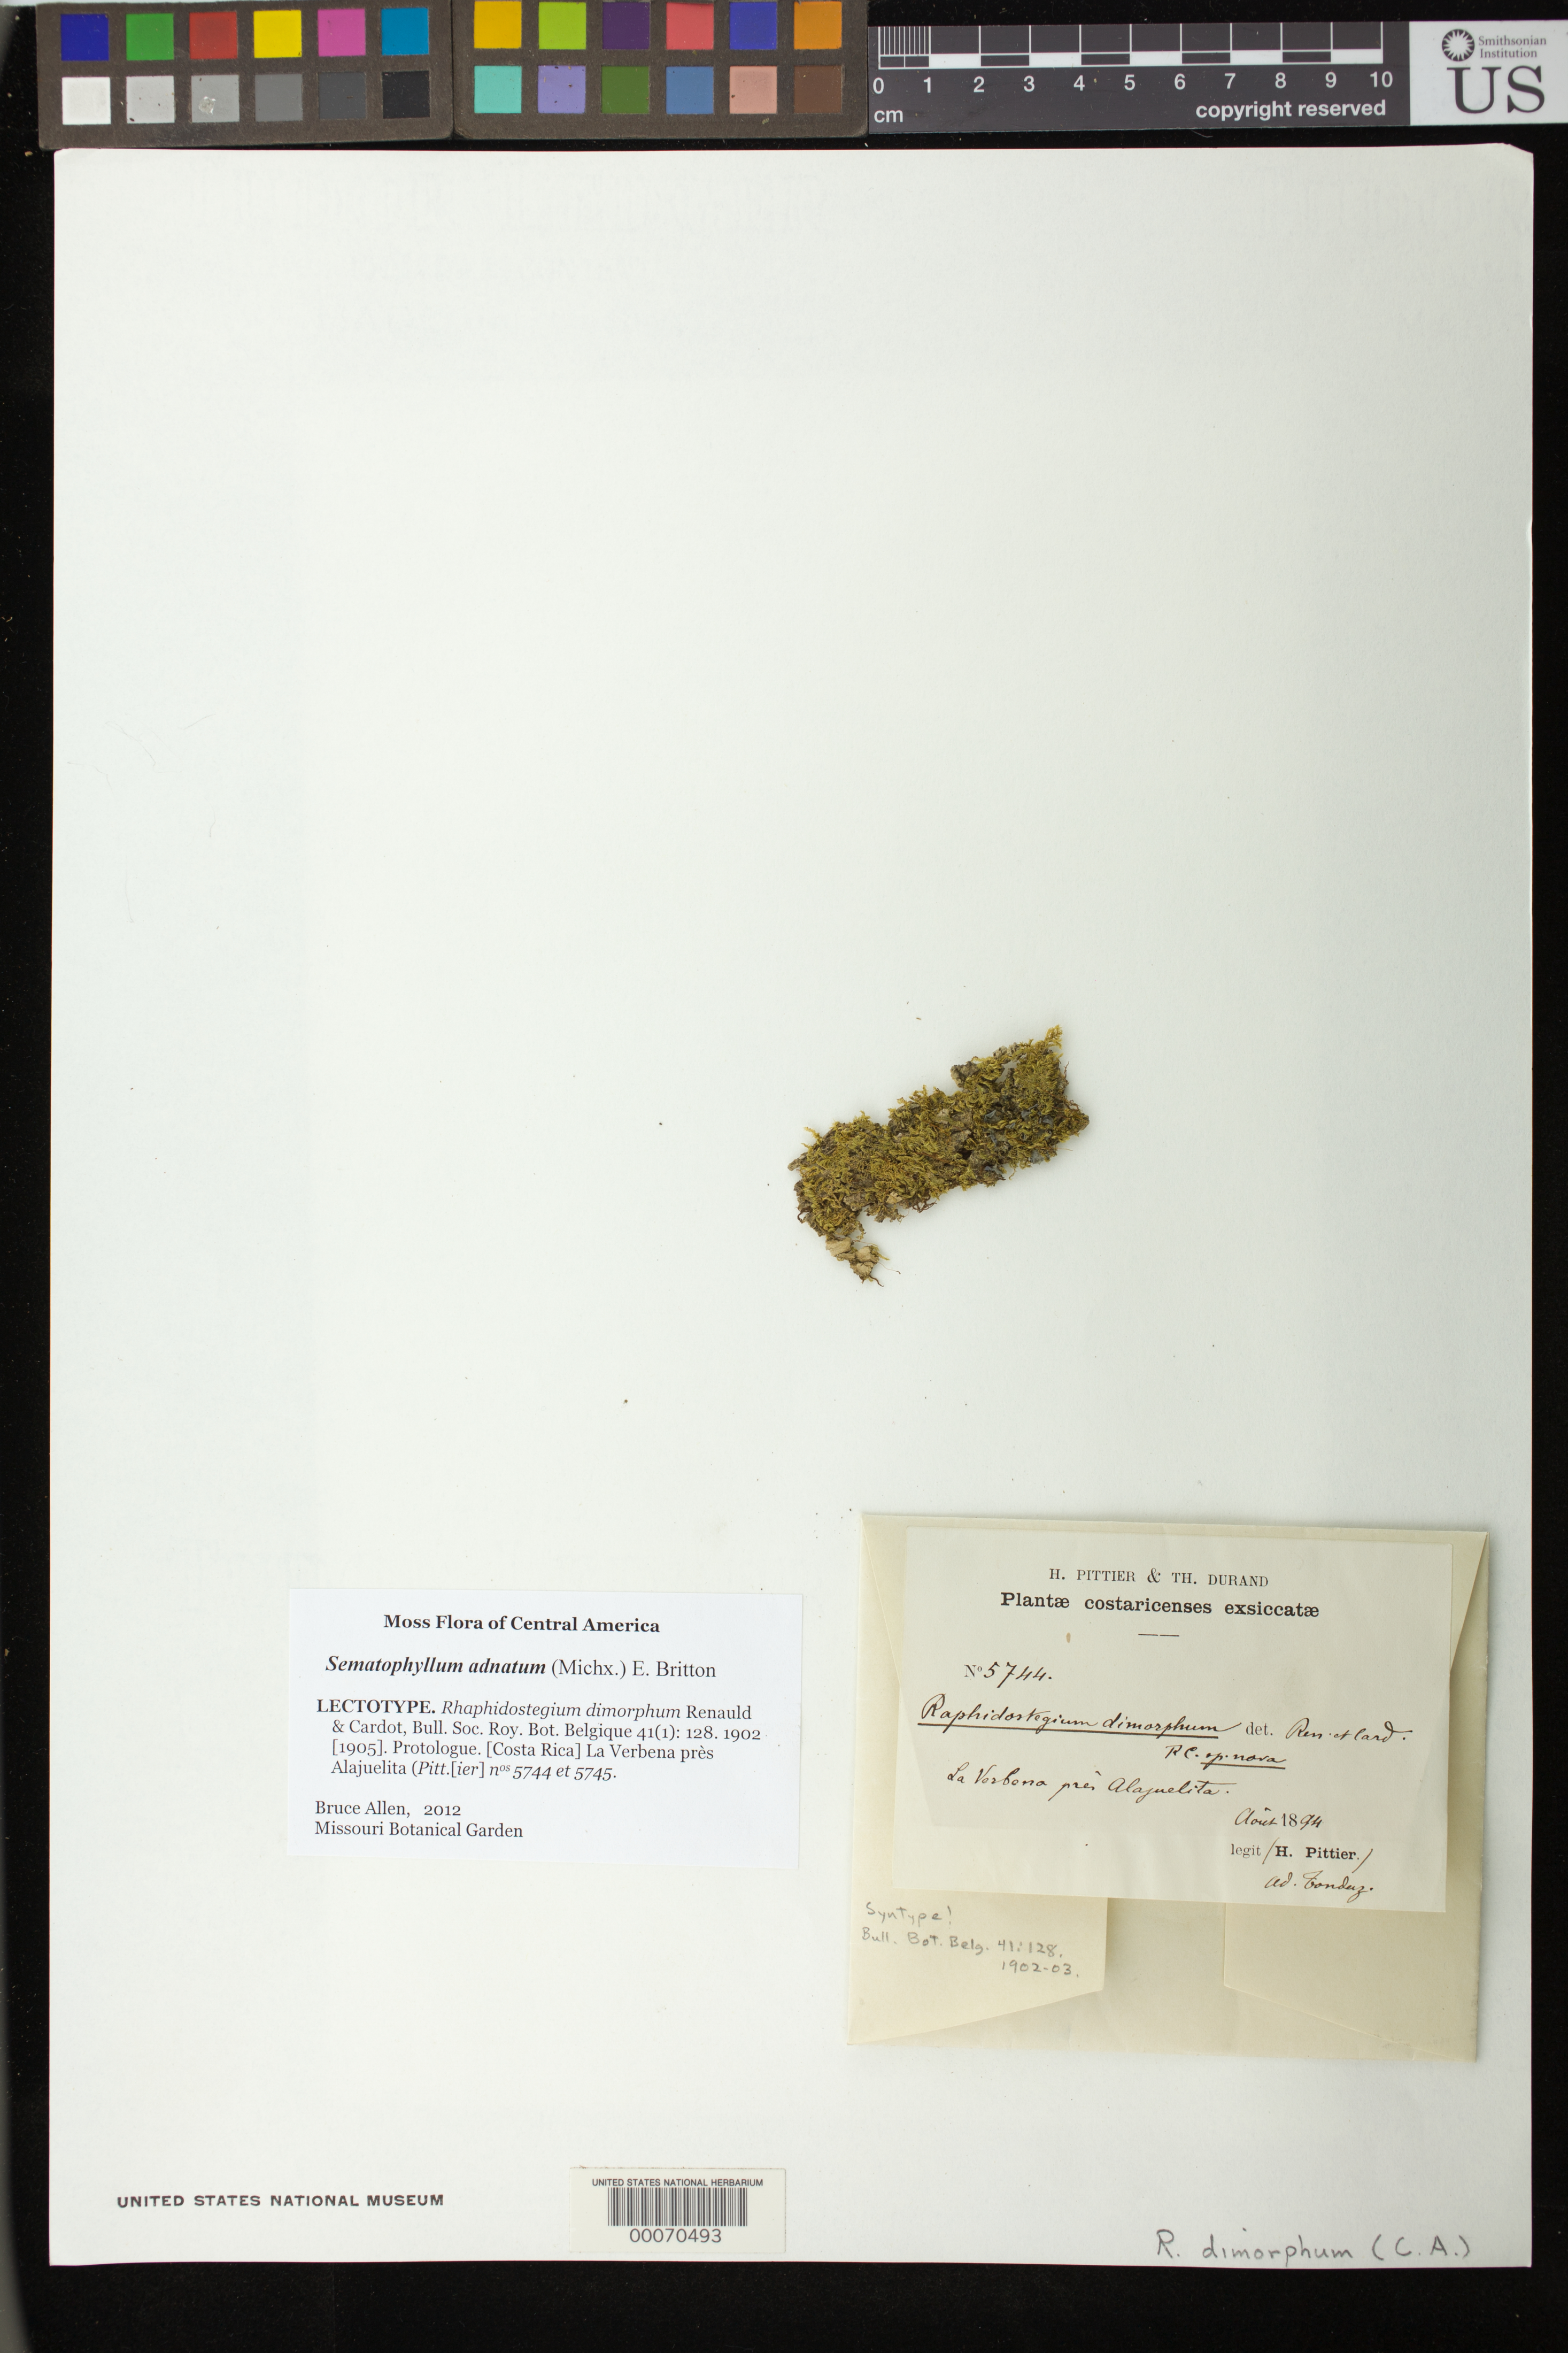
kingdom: Plantae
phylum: Bryophyta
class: Bryopsida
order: Hypnales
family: Sematophyllaceae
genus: Rhaphidostegium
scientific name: Rhaphidostegium dimorphum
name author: Renauld & Cardot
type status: Syntype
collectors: A. Tonduz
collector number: [Pittier] 5744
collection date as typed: Aug 1894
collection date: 1894-08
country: Costa Rica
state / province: Alajuela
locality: La Verbena près Alajuelita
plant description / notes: Specimen annotated as lectotype by B. Allen (2012)